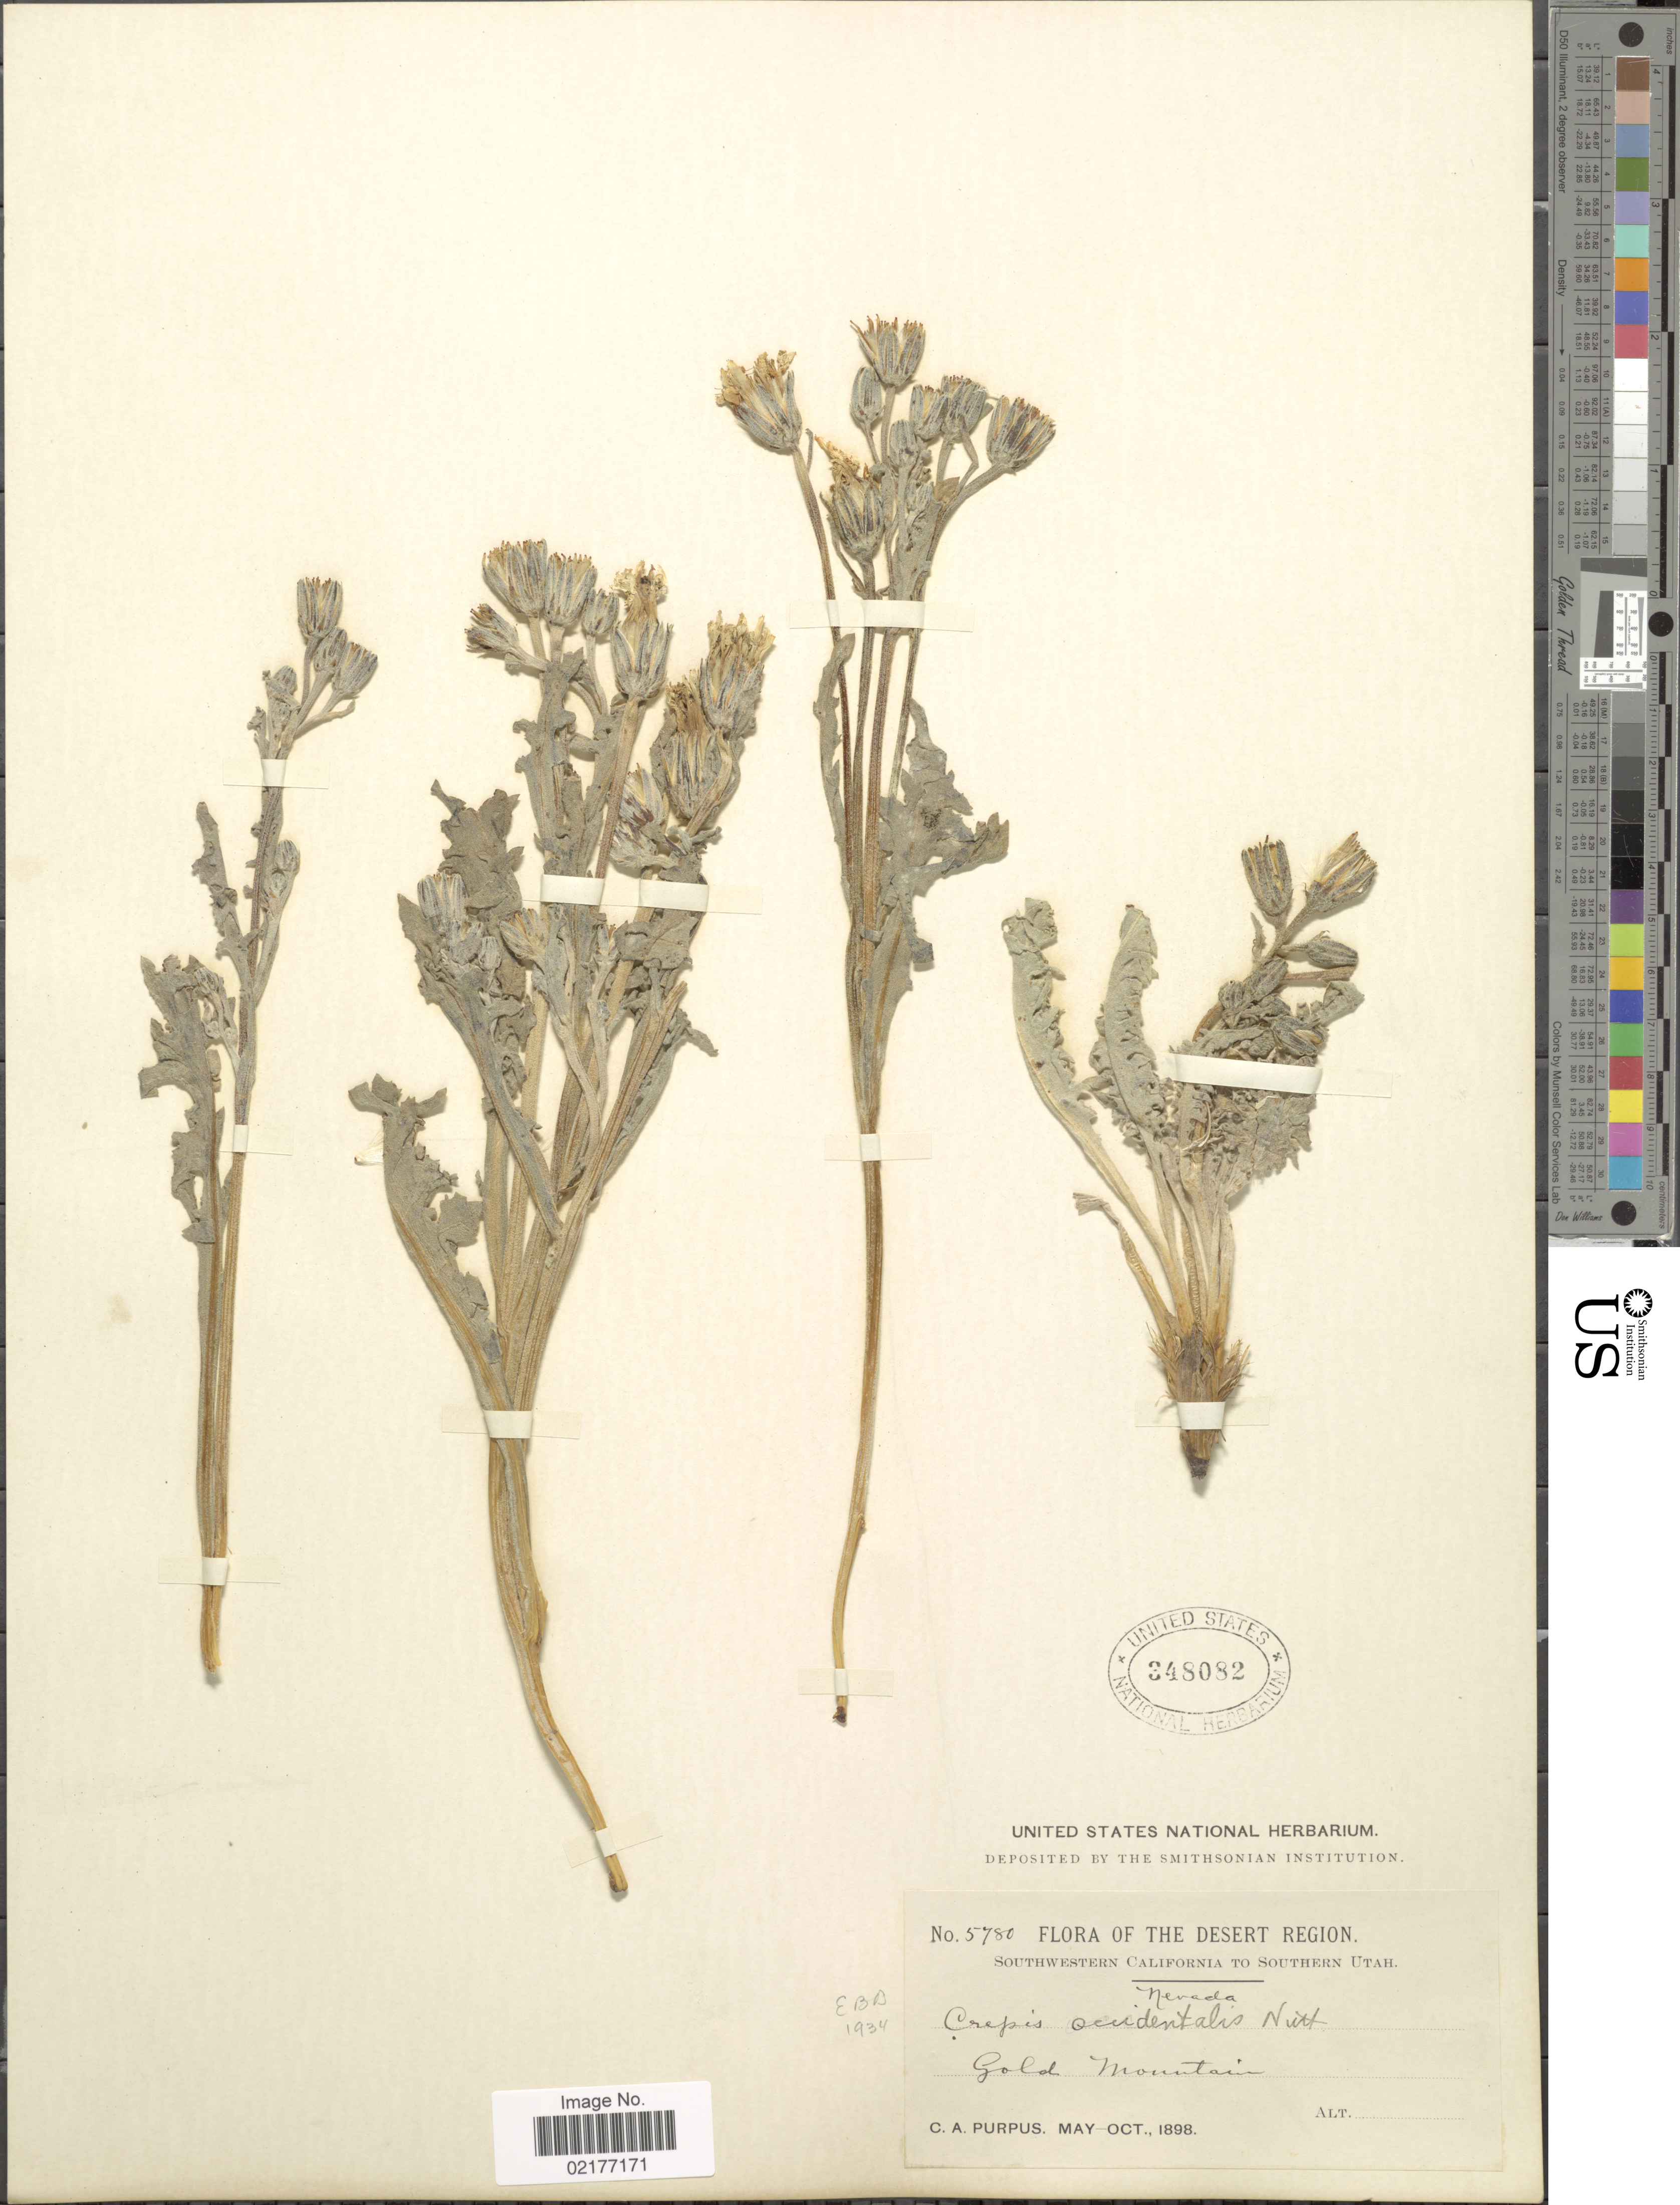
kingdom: Plantae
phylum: Tracheophyta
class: Magnoliopsida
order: Asterales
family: Asteraceae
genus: Crepis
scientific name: Crepis occidentalis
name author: Nutt.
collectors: C. A. Purpus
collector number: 5780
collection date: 1898-05/1898-10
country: United States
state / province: Nevada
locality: Gold Mountain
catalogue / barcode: US 348082